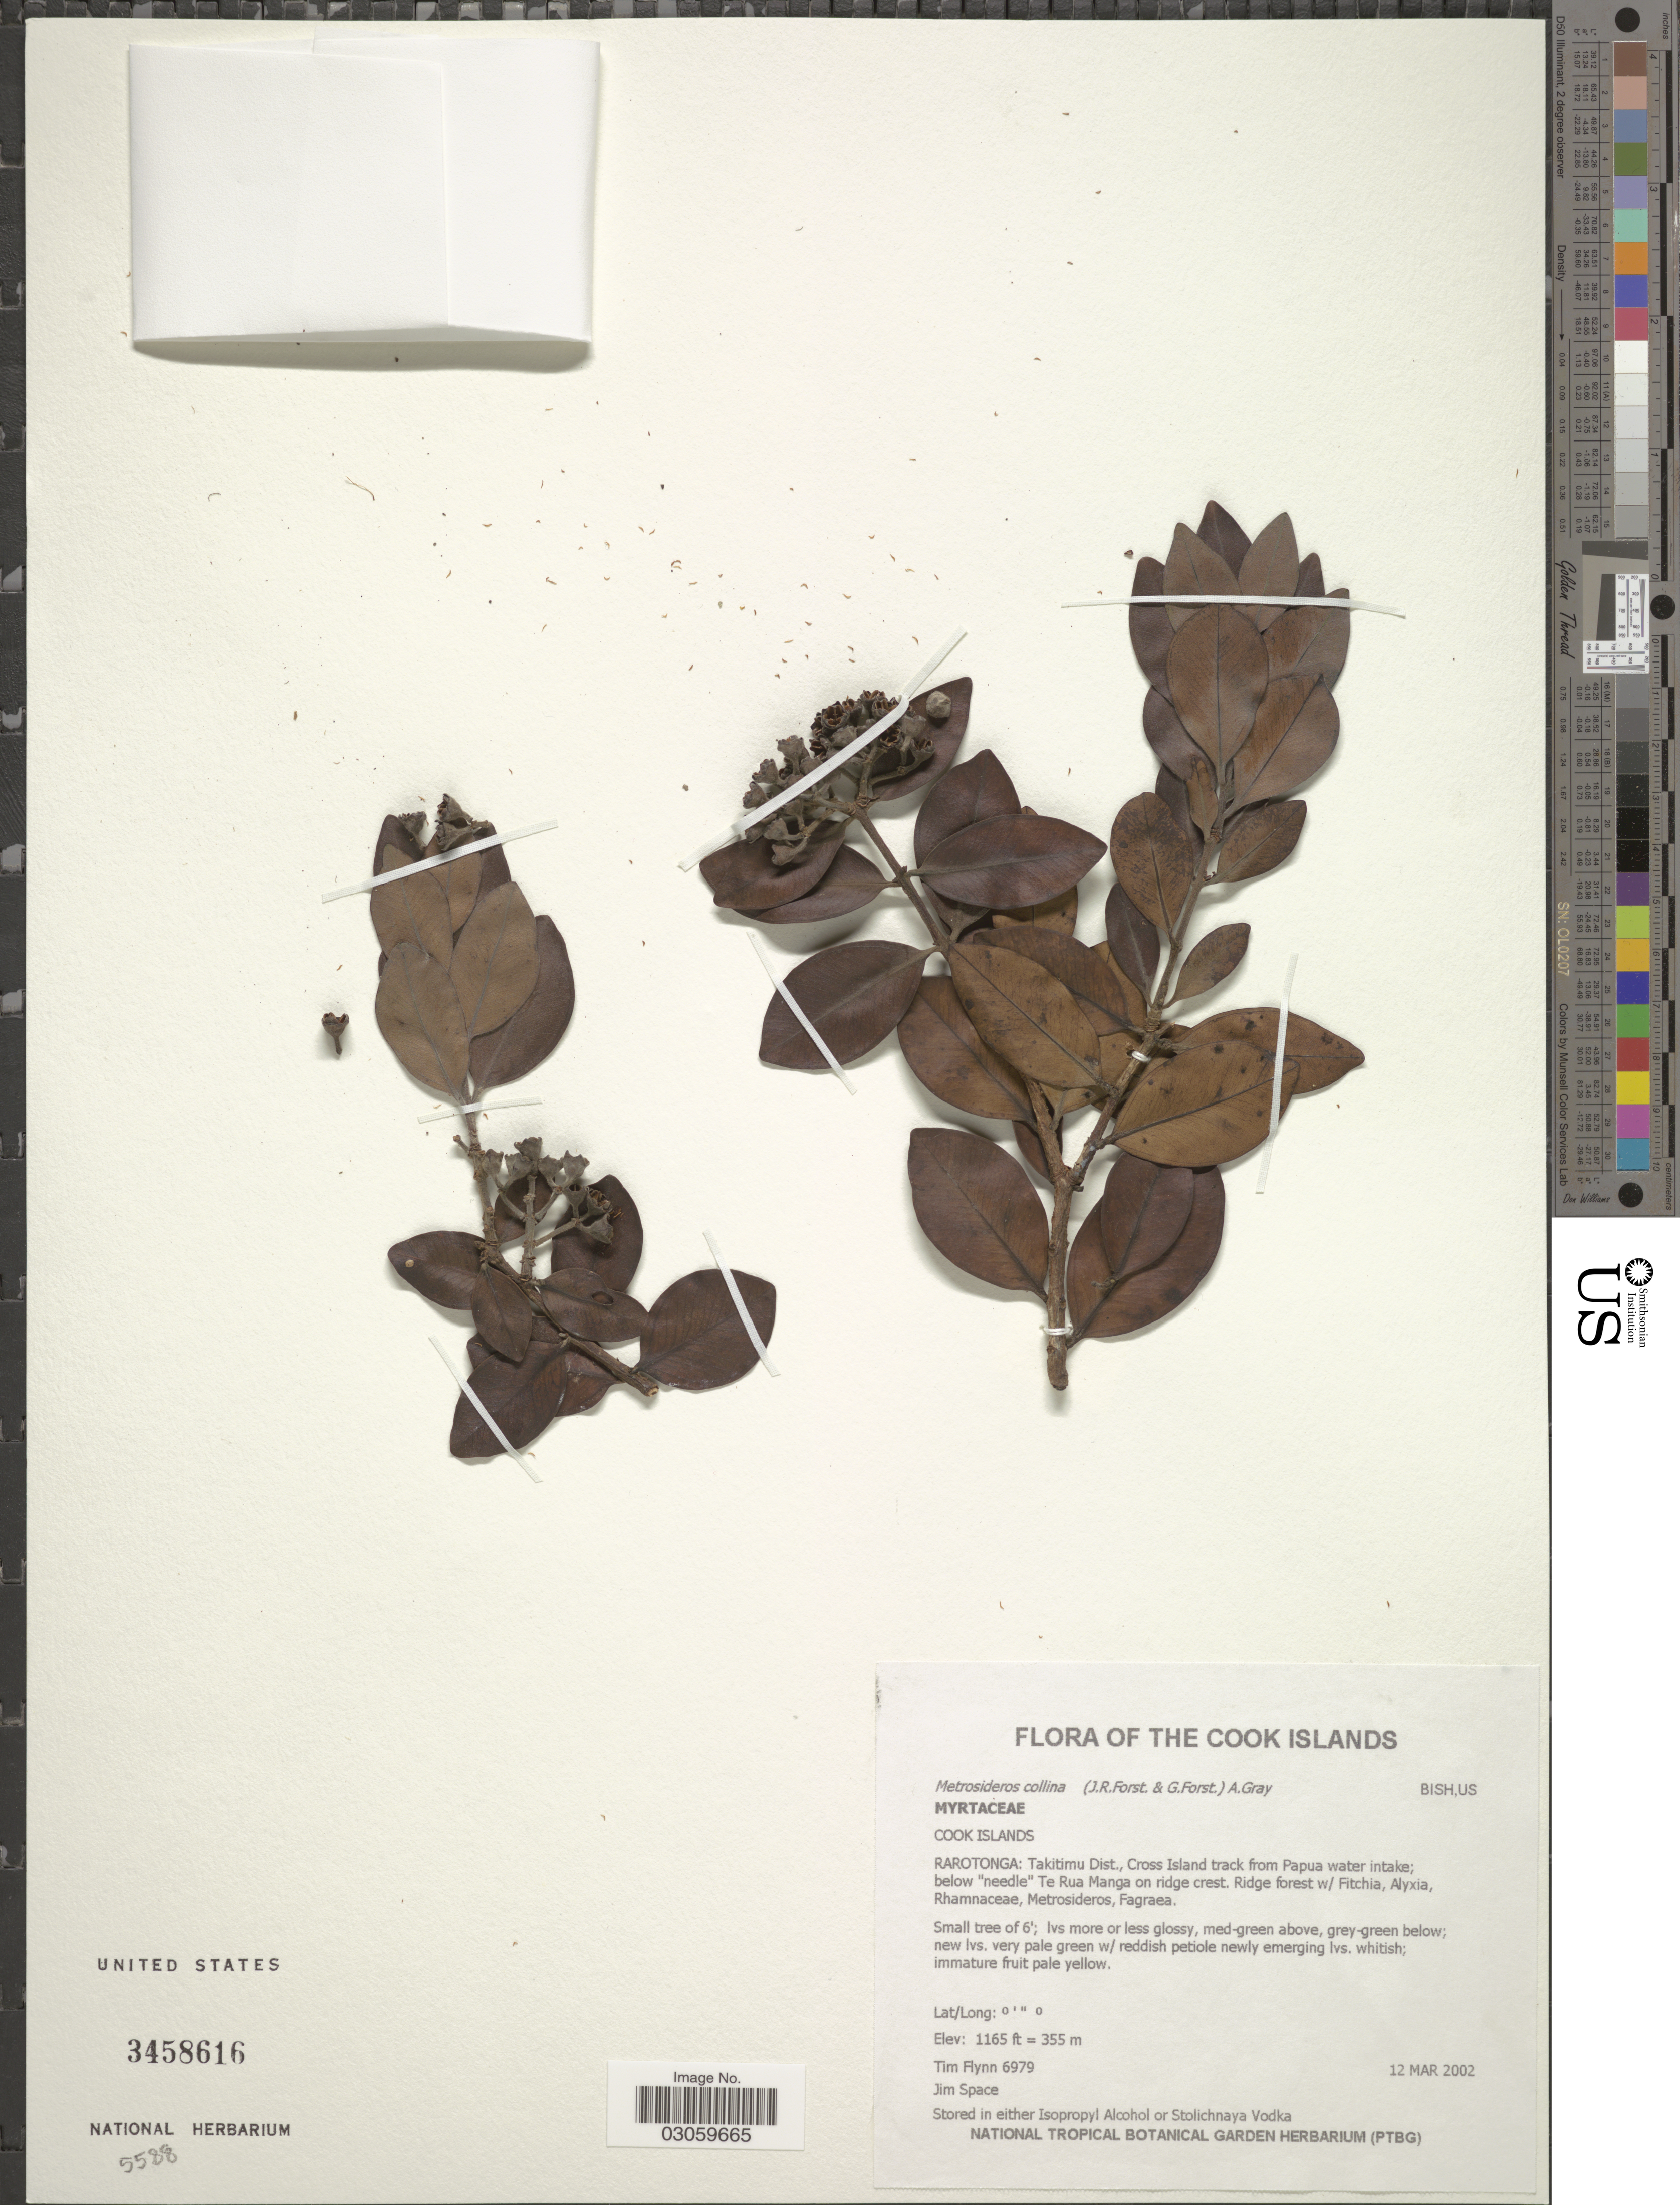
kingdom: Plantae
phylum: Tracheophyta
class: Magnoliopsida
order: Myrtales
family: Myrtaceae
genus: Metrosideros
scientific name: Metrosideros collina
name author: (J.R. Forst. & G. Forst.) A. Gray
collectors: T. Flynn & J. Space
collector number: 6979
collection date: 2002-03-12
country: Cook Islands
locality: Rarotonga: Takitimu Dist., Cross Island track from Papua water intake; below "needle" Te Rua Manga on ridge crest.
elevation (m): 355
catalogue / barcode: US 3458616